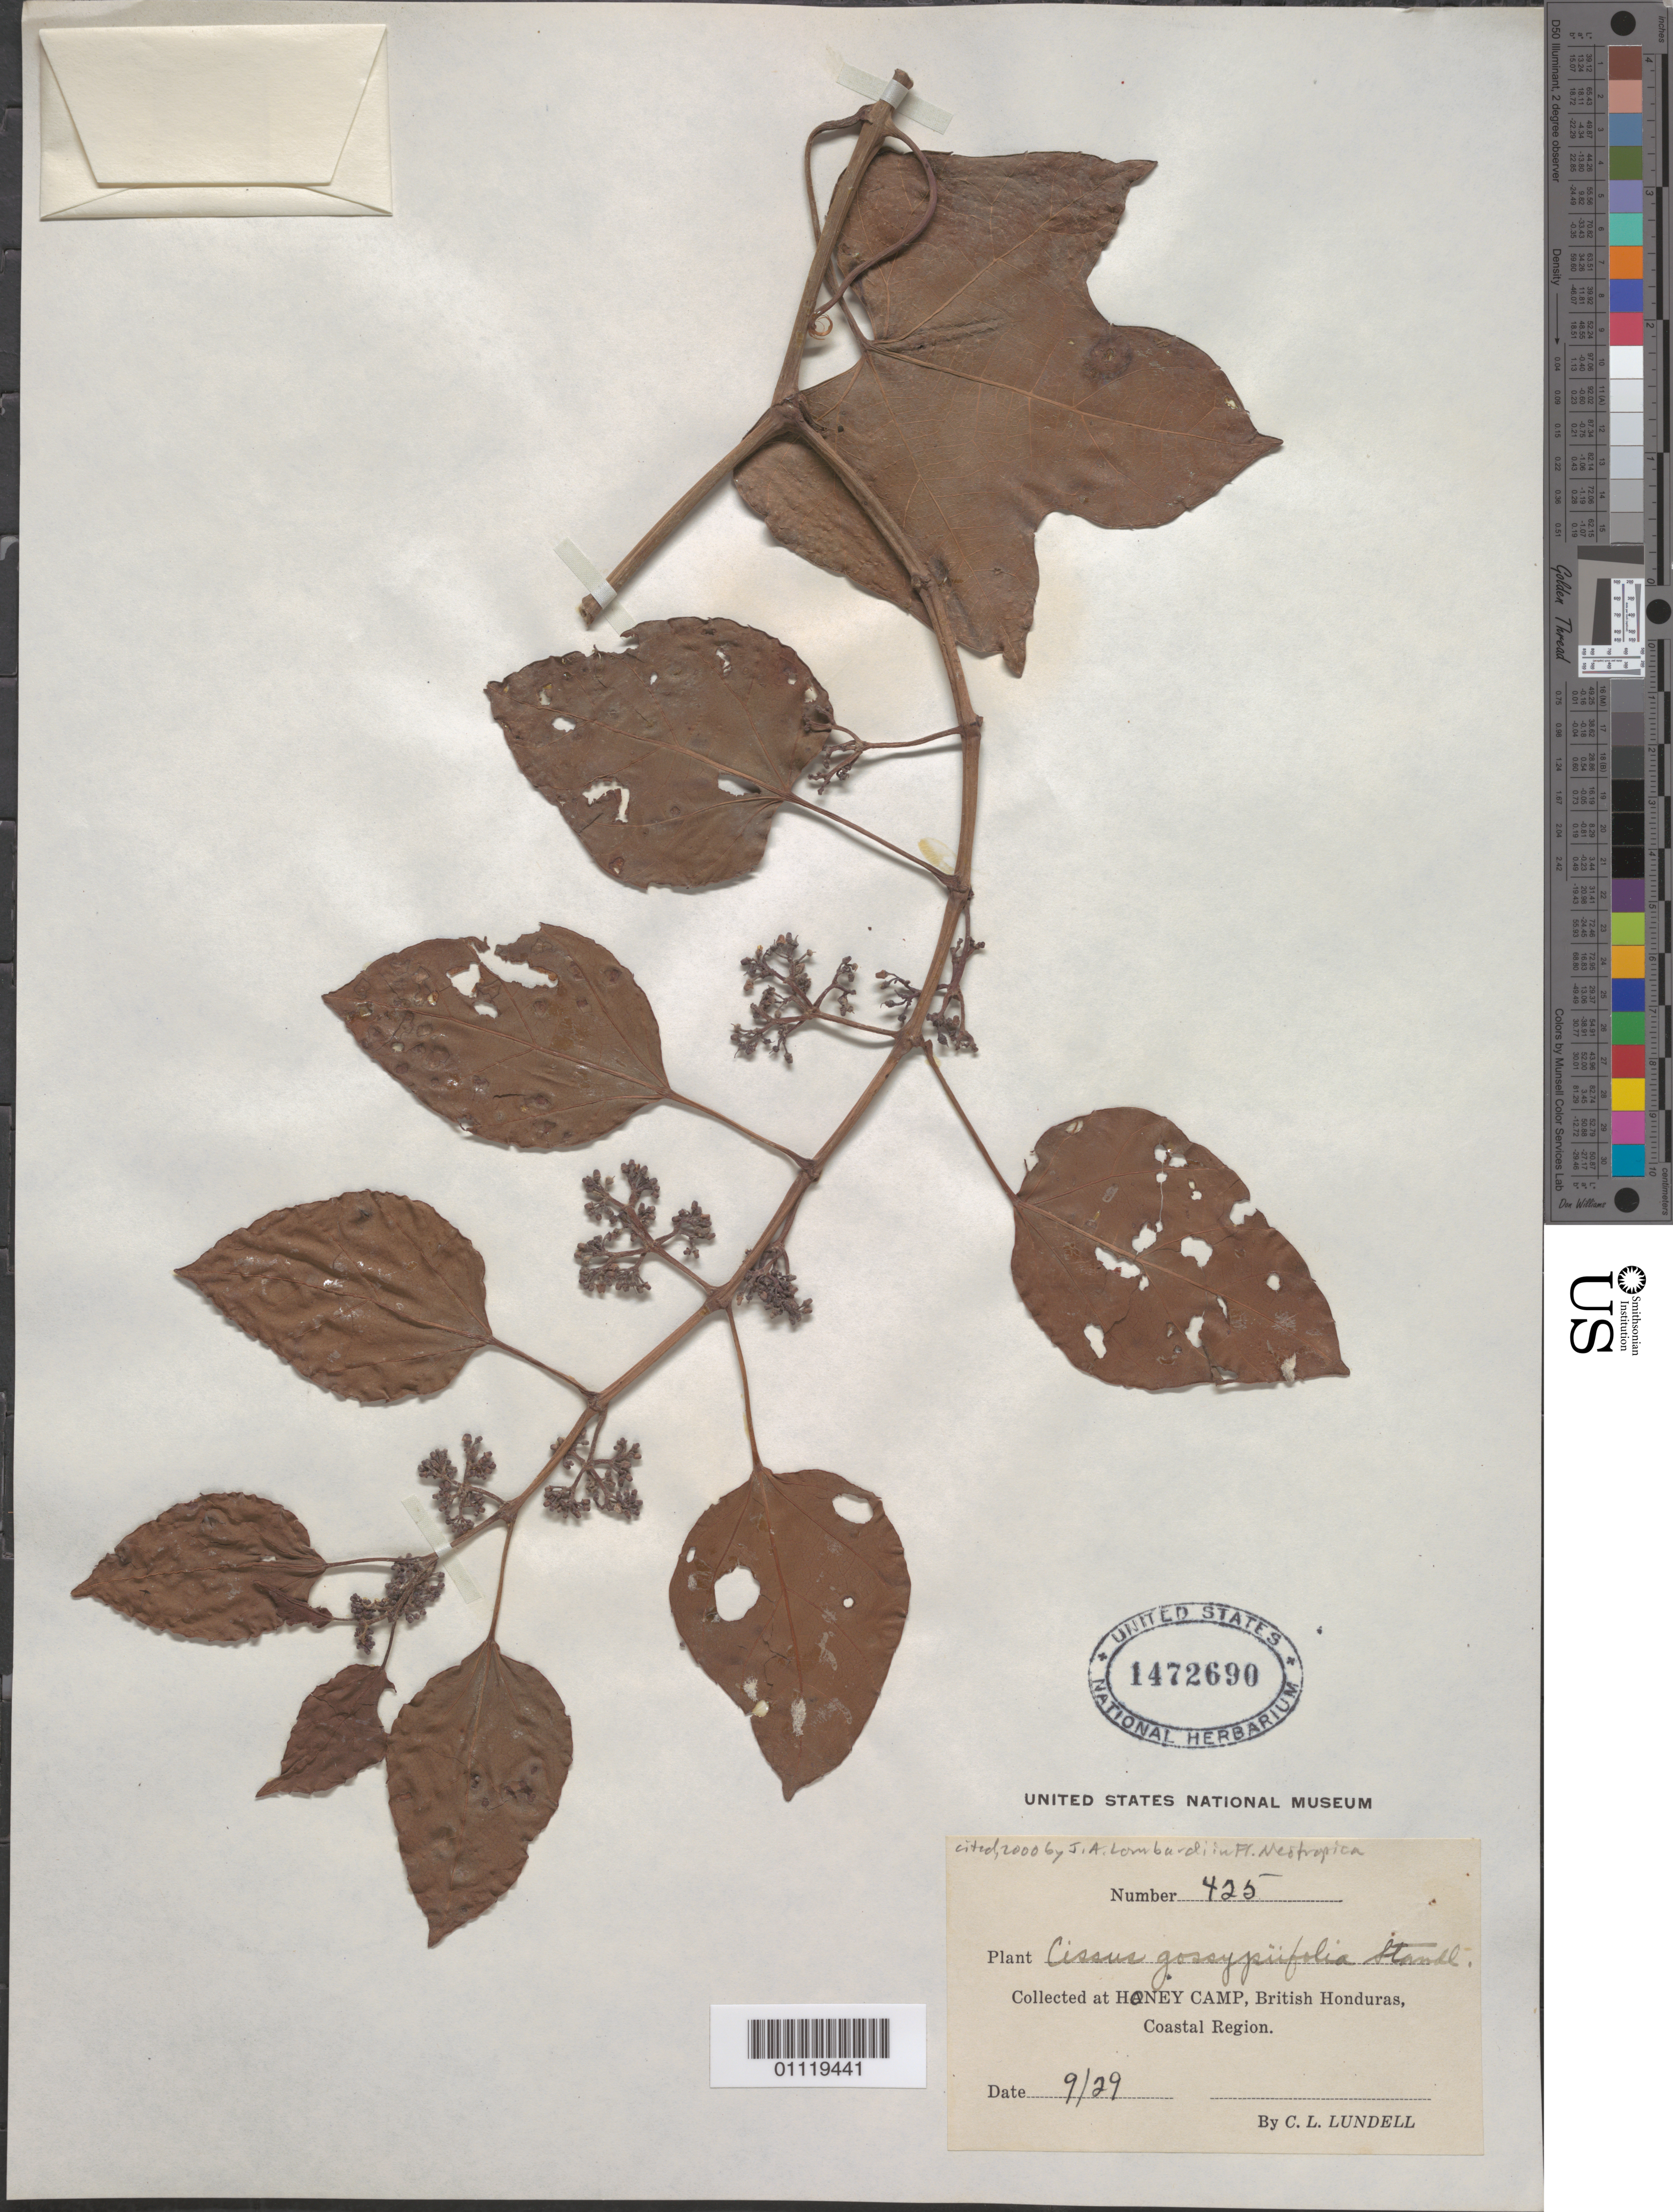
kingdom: Plantae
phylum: Tracheophyta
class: Magnoliopsida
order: Vitales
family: Vitaceae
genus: Cissus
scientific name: Cissus gossypiifolia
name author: Standl.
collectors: C. L. Lundell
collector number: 425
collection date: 1929-09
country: Belize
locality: Honey Camp. Coastal Region.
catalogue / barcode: US 1472690